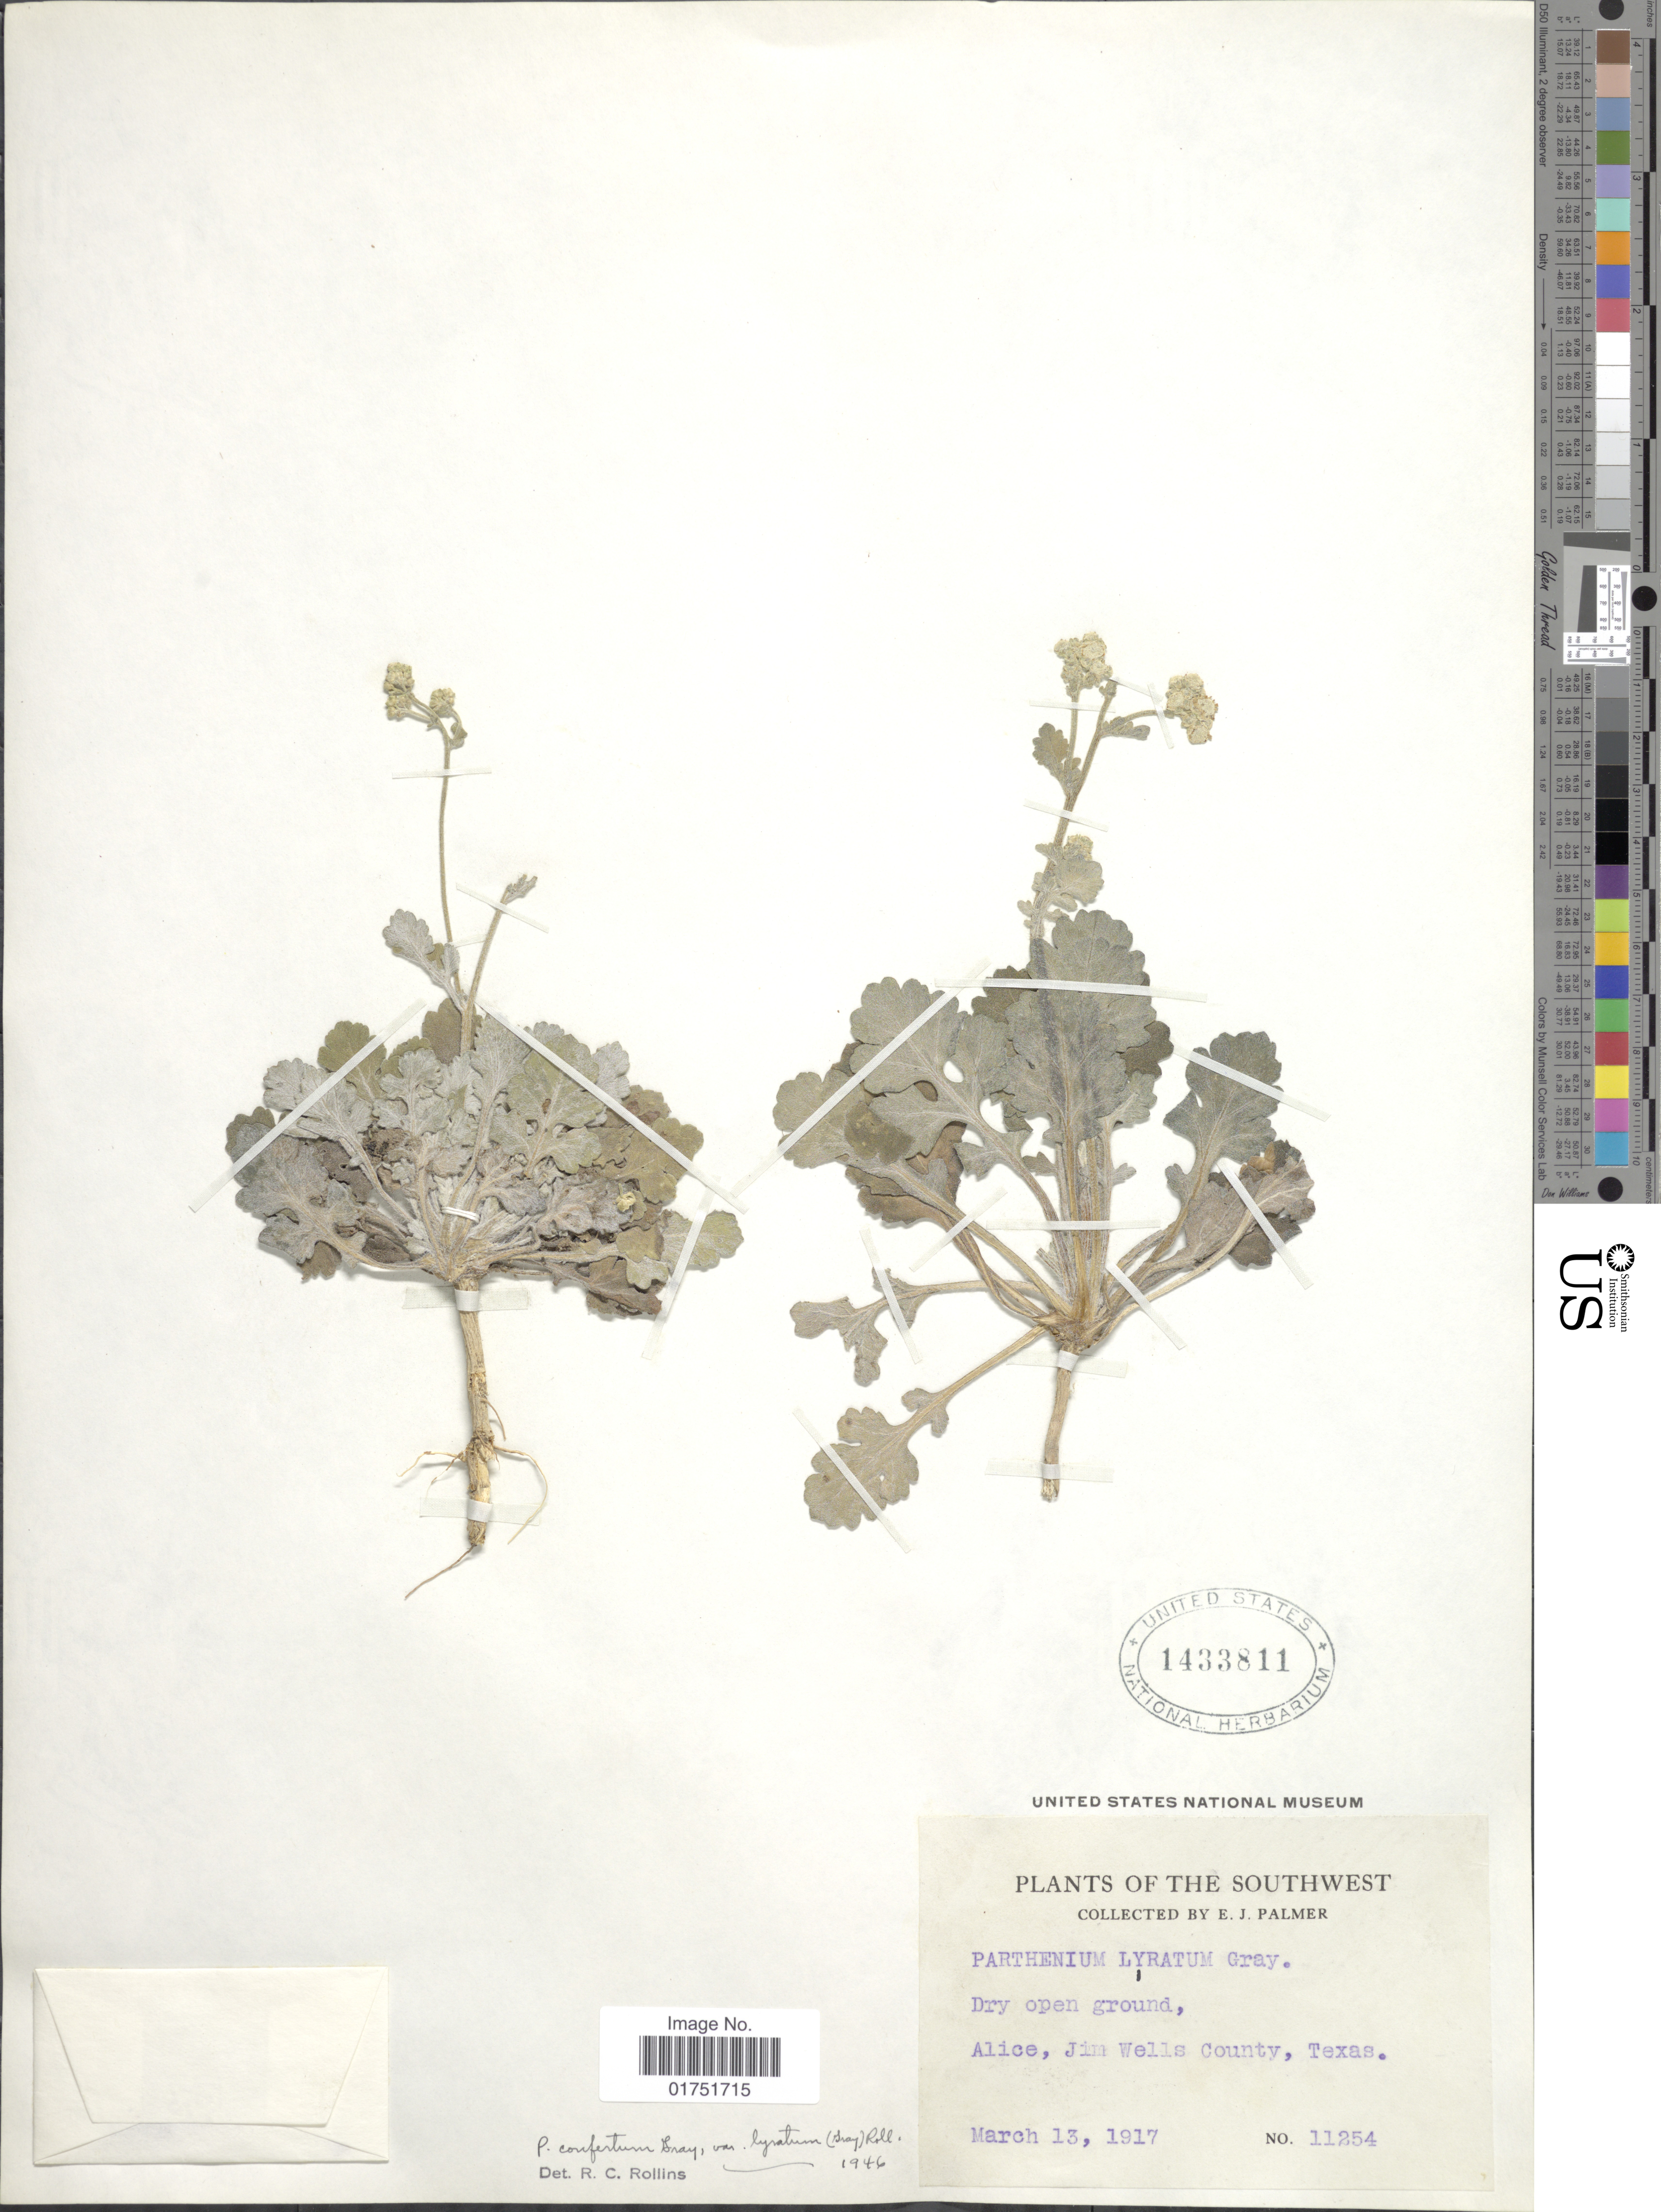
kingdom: Plantae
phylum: Tracheophyta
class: Magnoliopsida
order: Asterales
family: Asteraceae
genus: Parthenium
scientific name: Parthenium confertum var. lyratum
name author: (A. Gray) Rollins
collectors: E. J. Palmer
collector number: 11254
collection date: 1917-03-13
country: United States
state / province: Texas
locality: The Southwest, Alice, Jim Wells County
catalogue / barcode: US 1433811